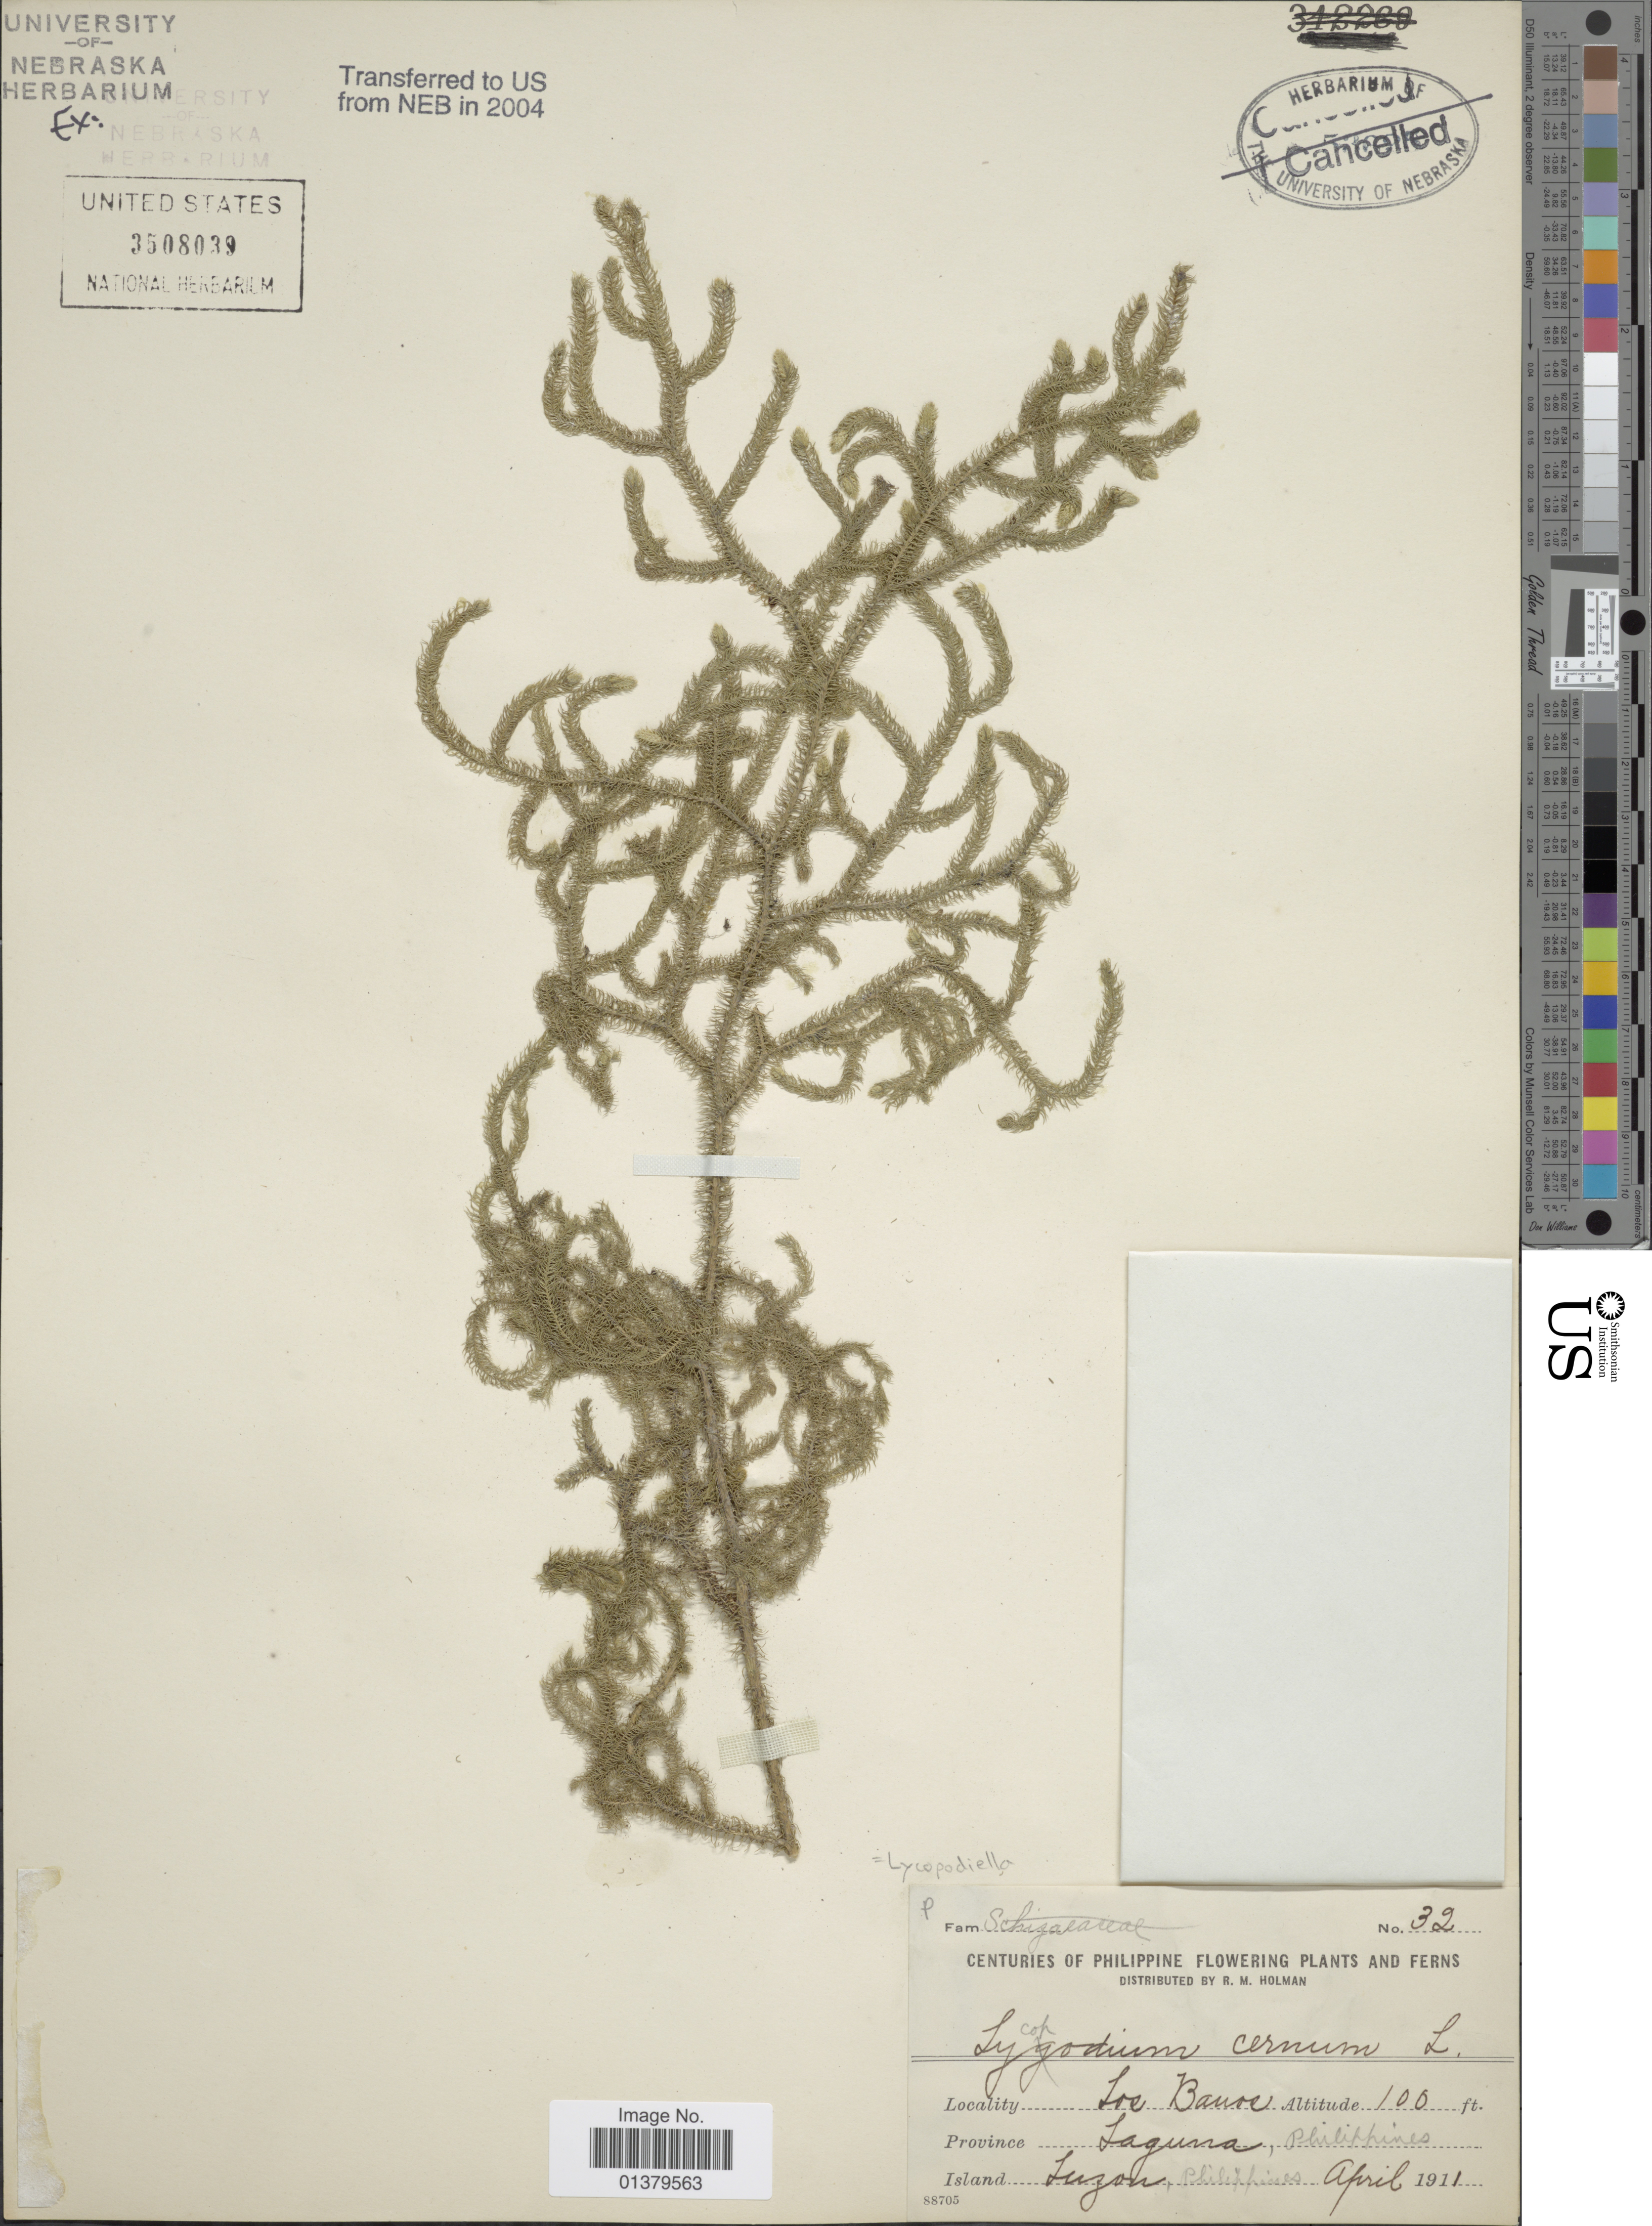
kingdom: Plantae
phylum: Tracheophyta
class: Lycopodiopsida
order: Lycopodiales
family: Lycopodiaceae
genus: Palhinhaea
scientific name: Palhinhaea cernua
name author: (L.) Vasc. & Franco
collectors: R. Holman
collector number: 32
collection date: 1911-04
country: Philippines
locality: Los Banos, Laguna, Island Luzon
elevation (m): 30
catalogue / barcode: US 3508039